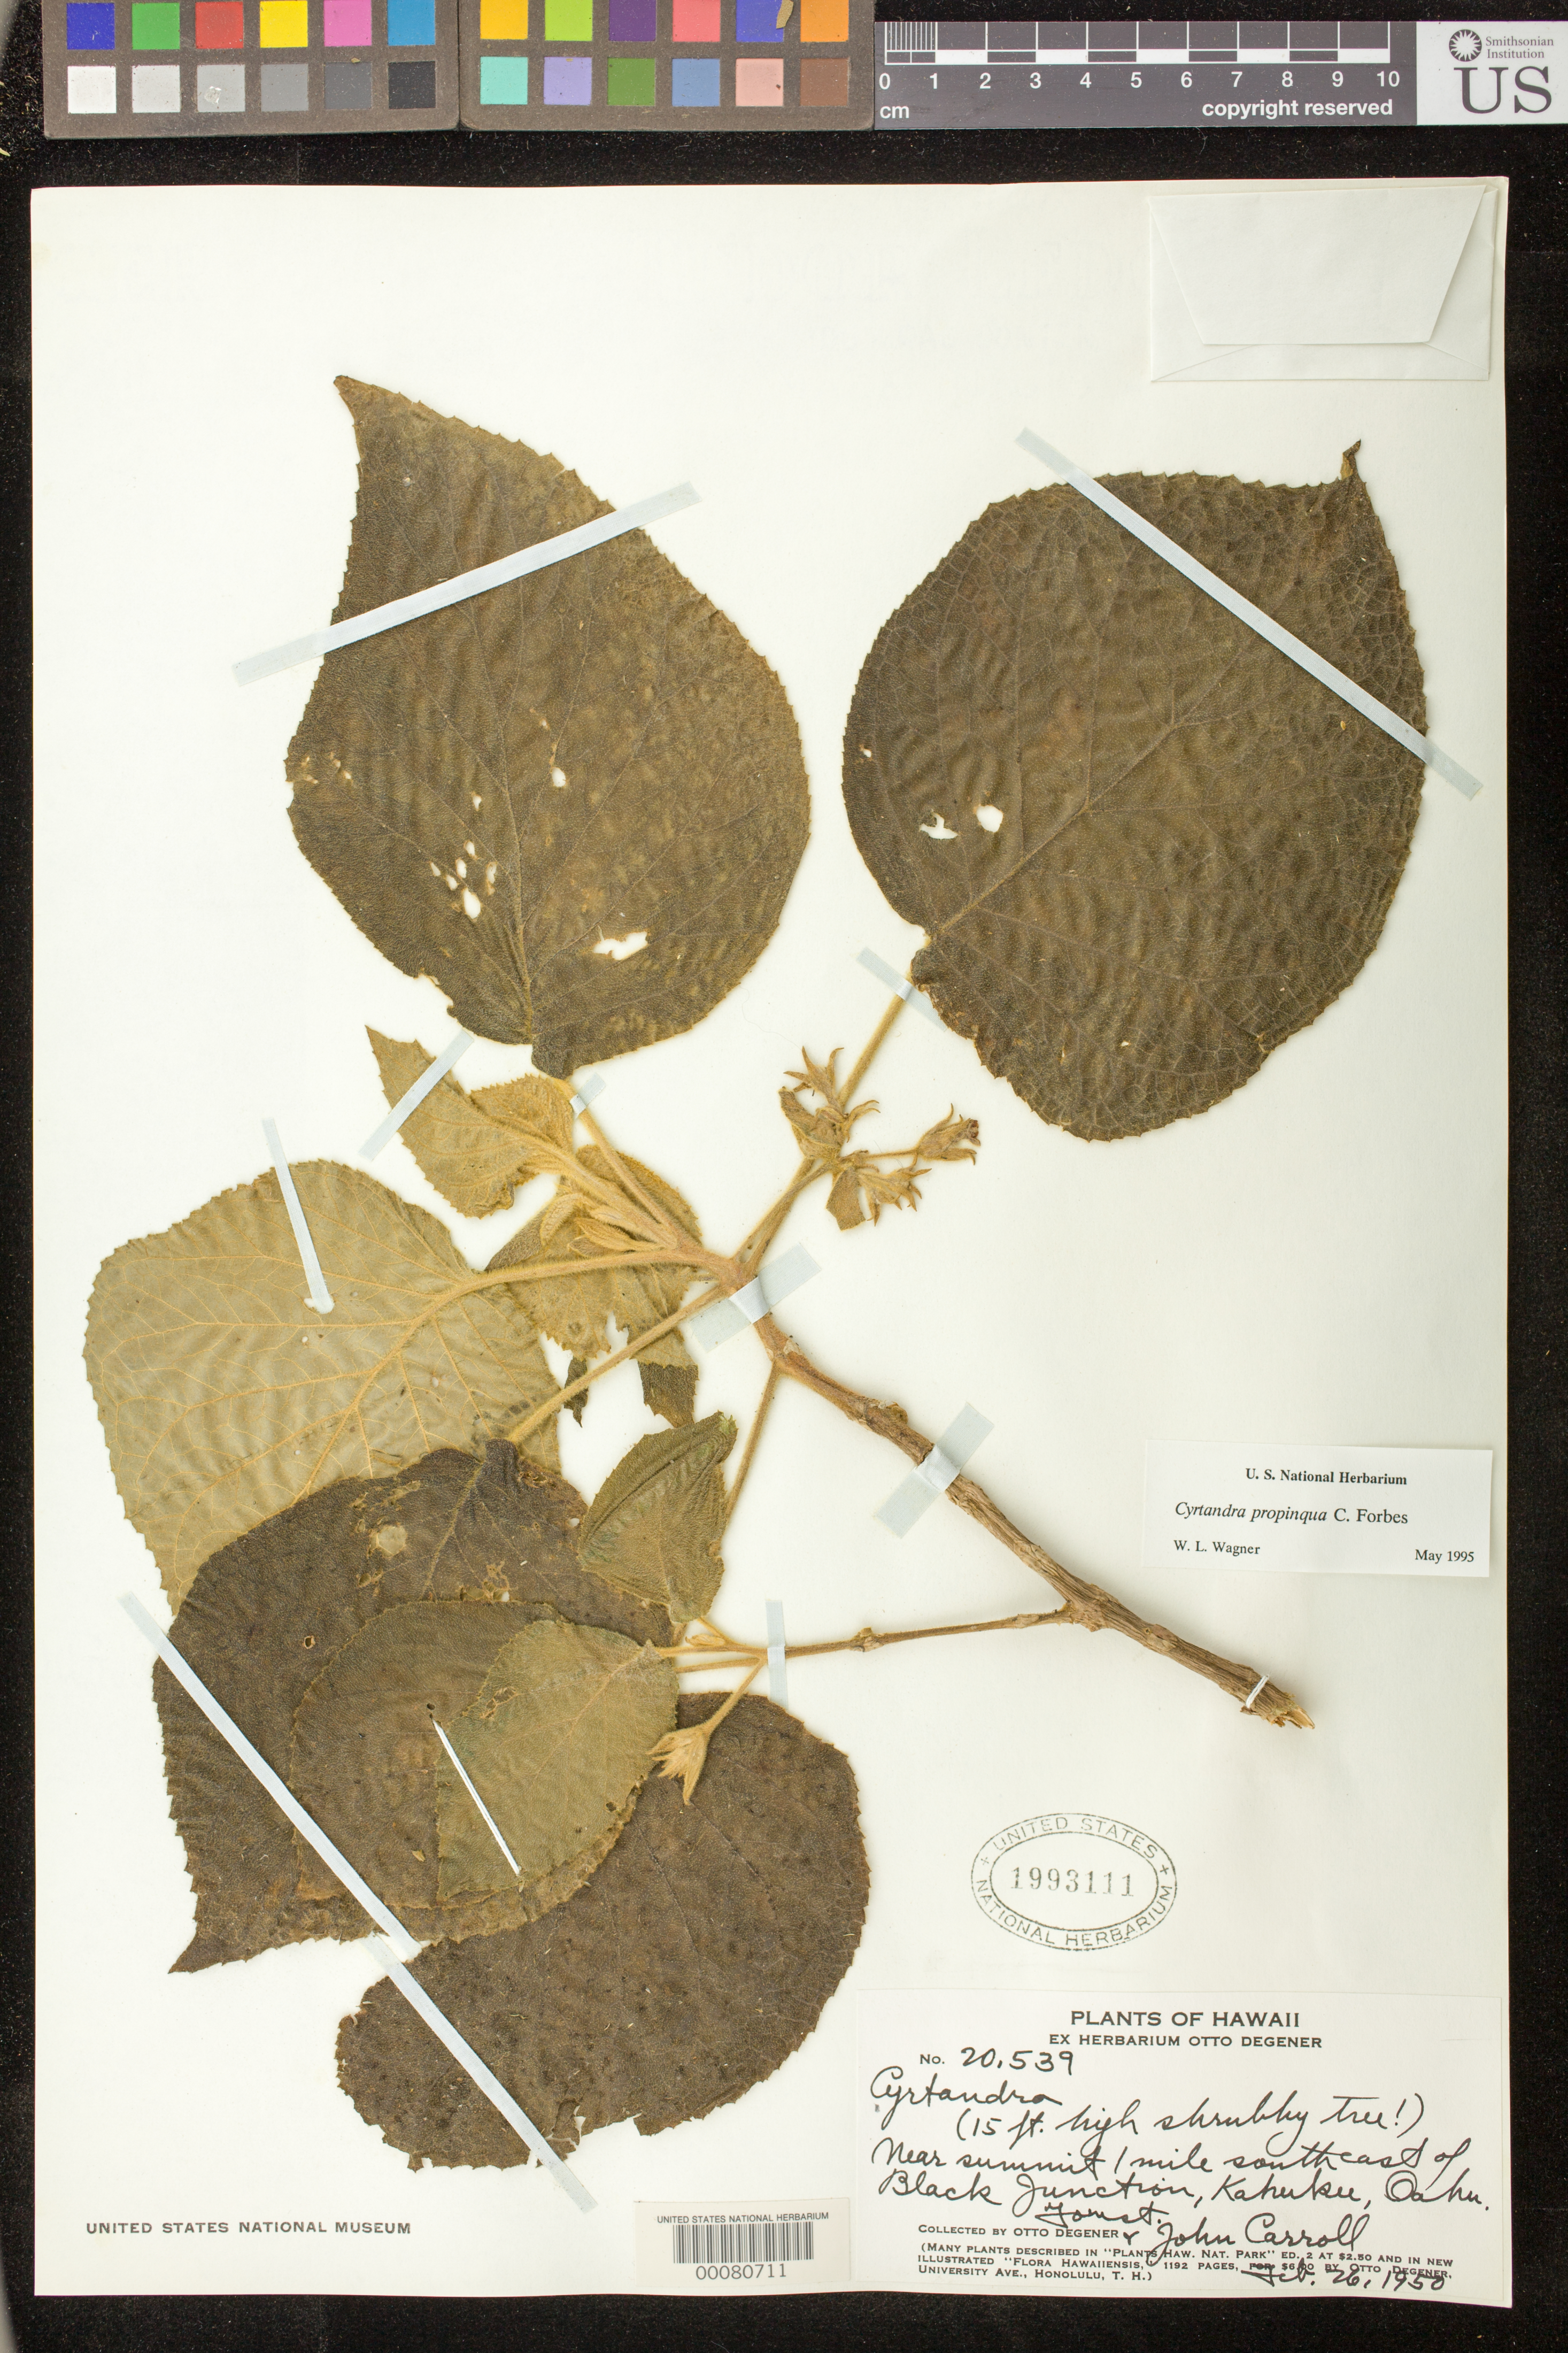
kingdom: Plantae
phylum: Tracheophyta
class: Magnoliopsida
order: Lamiales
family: Gesneriaceae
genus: Cyrtandra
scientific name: Cyrtandra propinqua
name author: C.N. Forbes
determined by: Wagner, W. L., (BOT), Smithsonian Institution - National Museum of Natural History (UNITED STATES)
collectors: O. Degener & J. Carroll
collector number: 20539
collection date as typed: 26 Feb 1950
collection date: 1950-02-26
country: United States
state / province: Hawaii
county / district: Honolulu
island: Oahu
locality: Near summit, 1 mile SE of black junction, Kahukee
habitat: Forest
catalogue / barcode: US 1993111